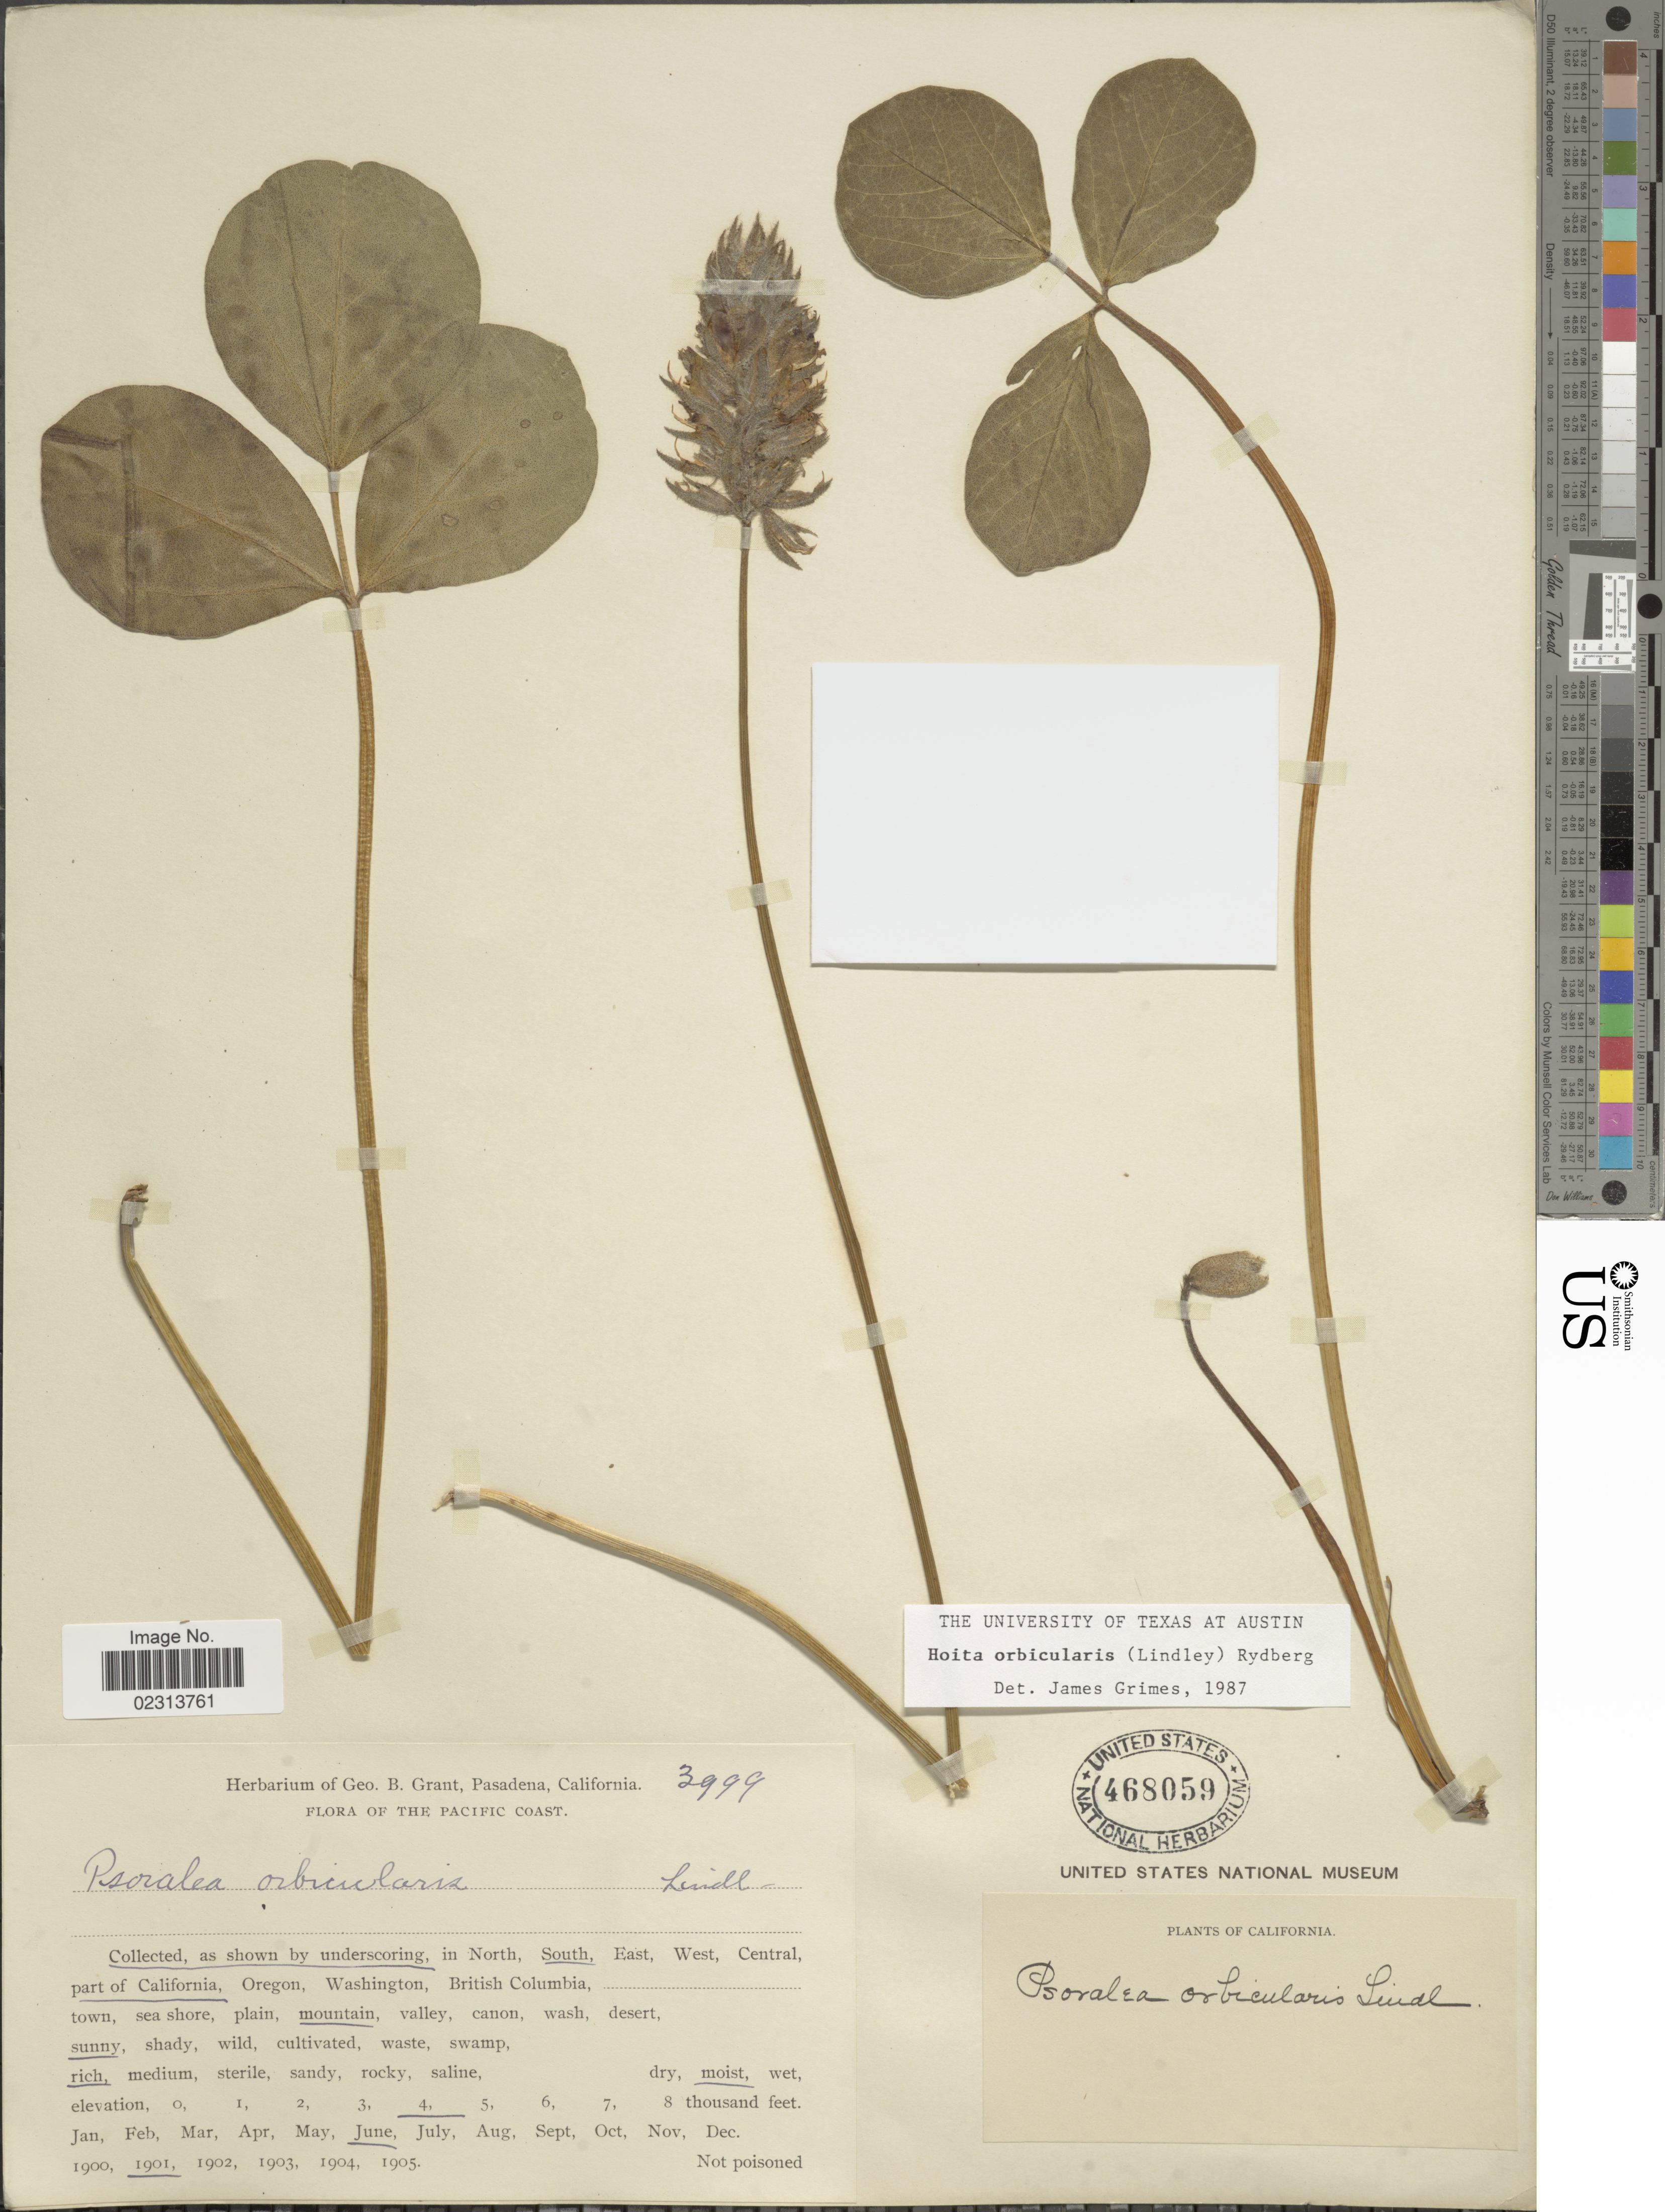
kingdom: Plantae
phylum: Tracheophyta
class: Magnoliopsida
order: Fabales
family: Fabaceae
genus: Hoita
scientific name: Hoita orbicularis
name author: (Lindl.) Rydb.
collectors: ex herb. G. B. Grant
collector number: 3999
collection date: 1901-06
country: United States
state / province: California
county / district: Los Angeles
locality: Pasadena, California, The Pacific Coast, as shown in South part of California, Mountain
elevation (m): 1219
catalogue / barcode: US 468059